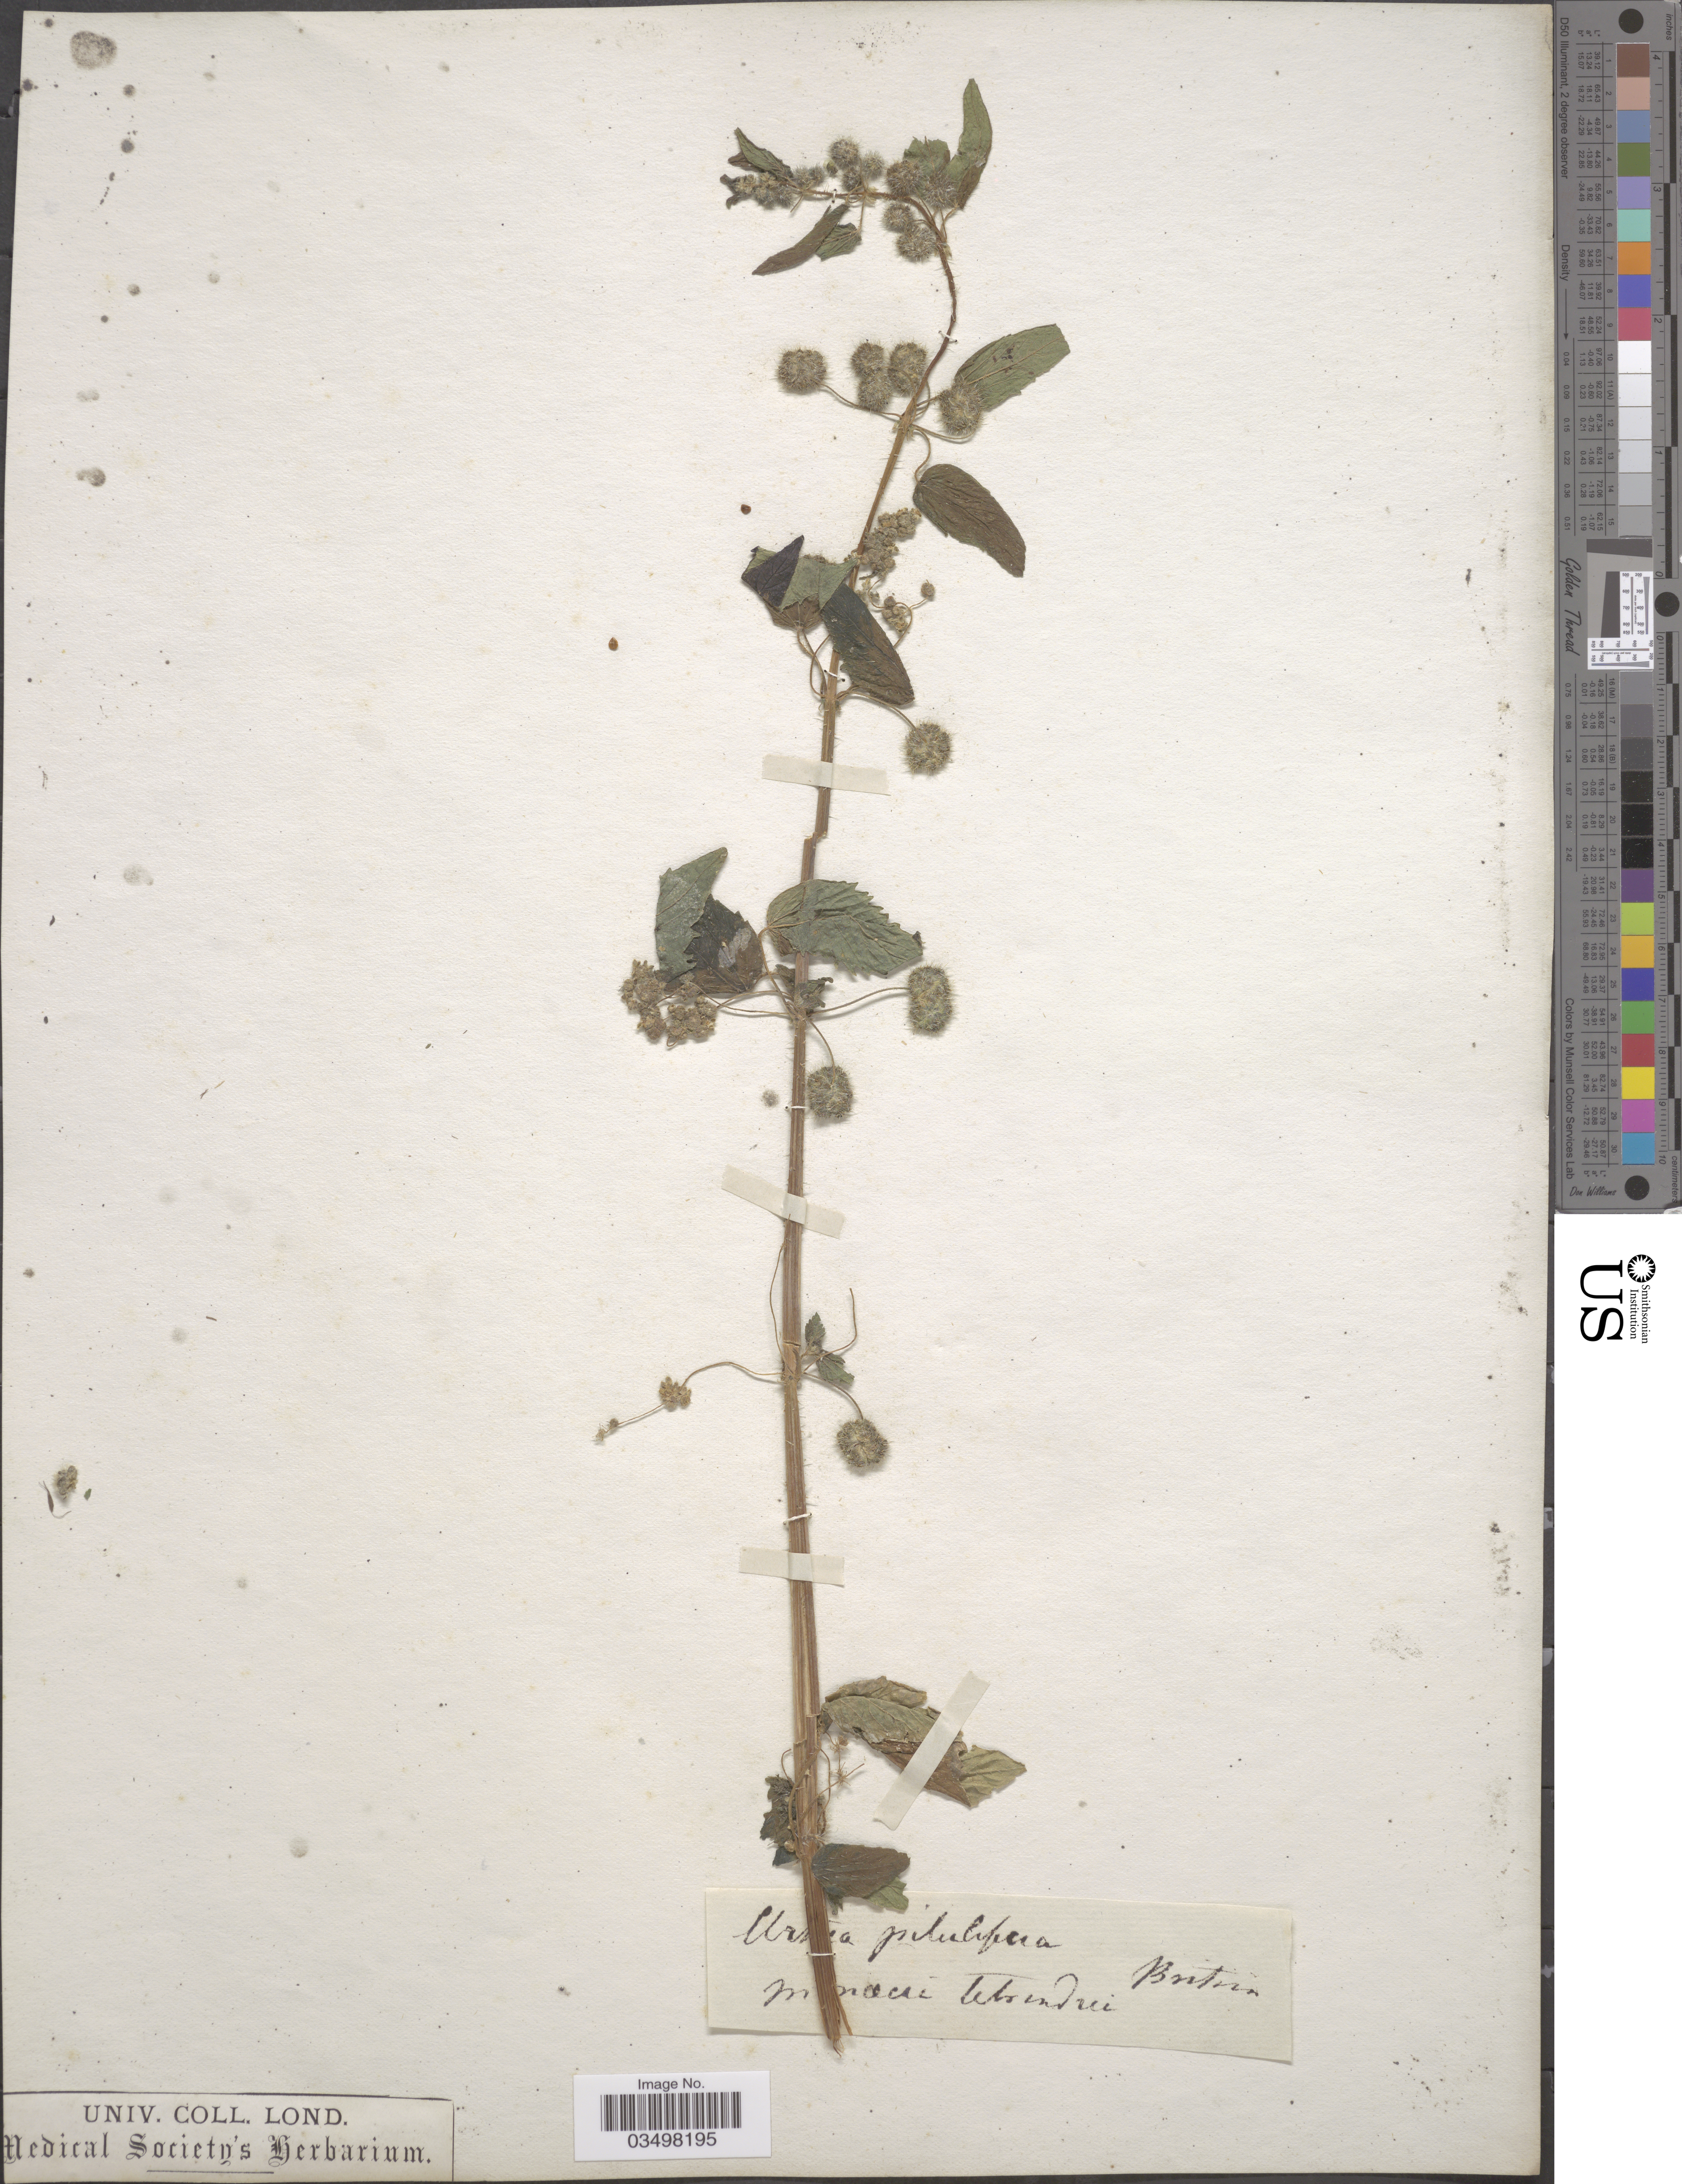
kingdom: Plantae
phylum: Tracheophyta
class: Magnoliopsida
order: Rosales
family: Urticaceae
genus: Urtica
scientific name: Urtica pilulifera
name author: L.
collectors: ex herb. Medical Society's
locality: Monacai tetrendui.*